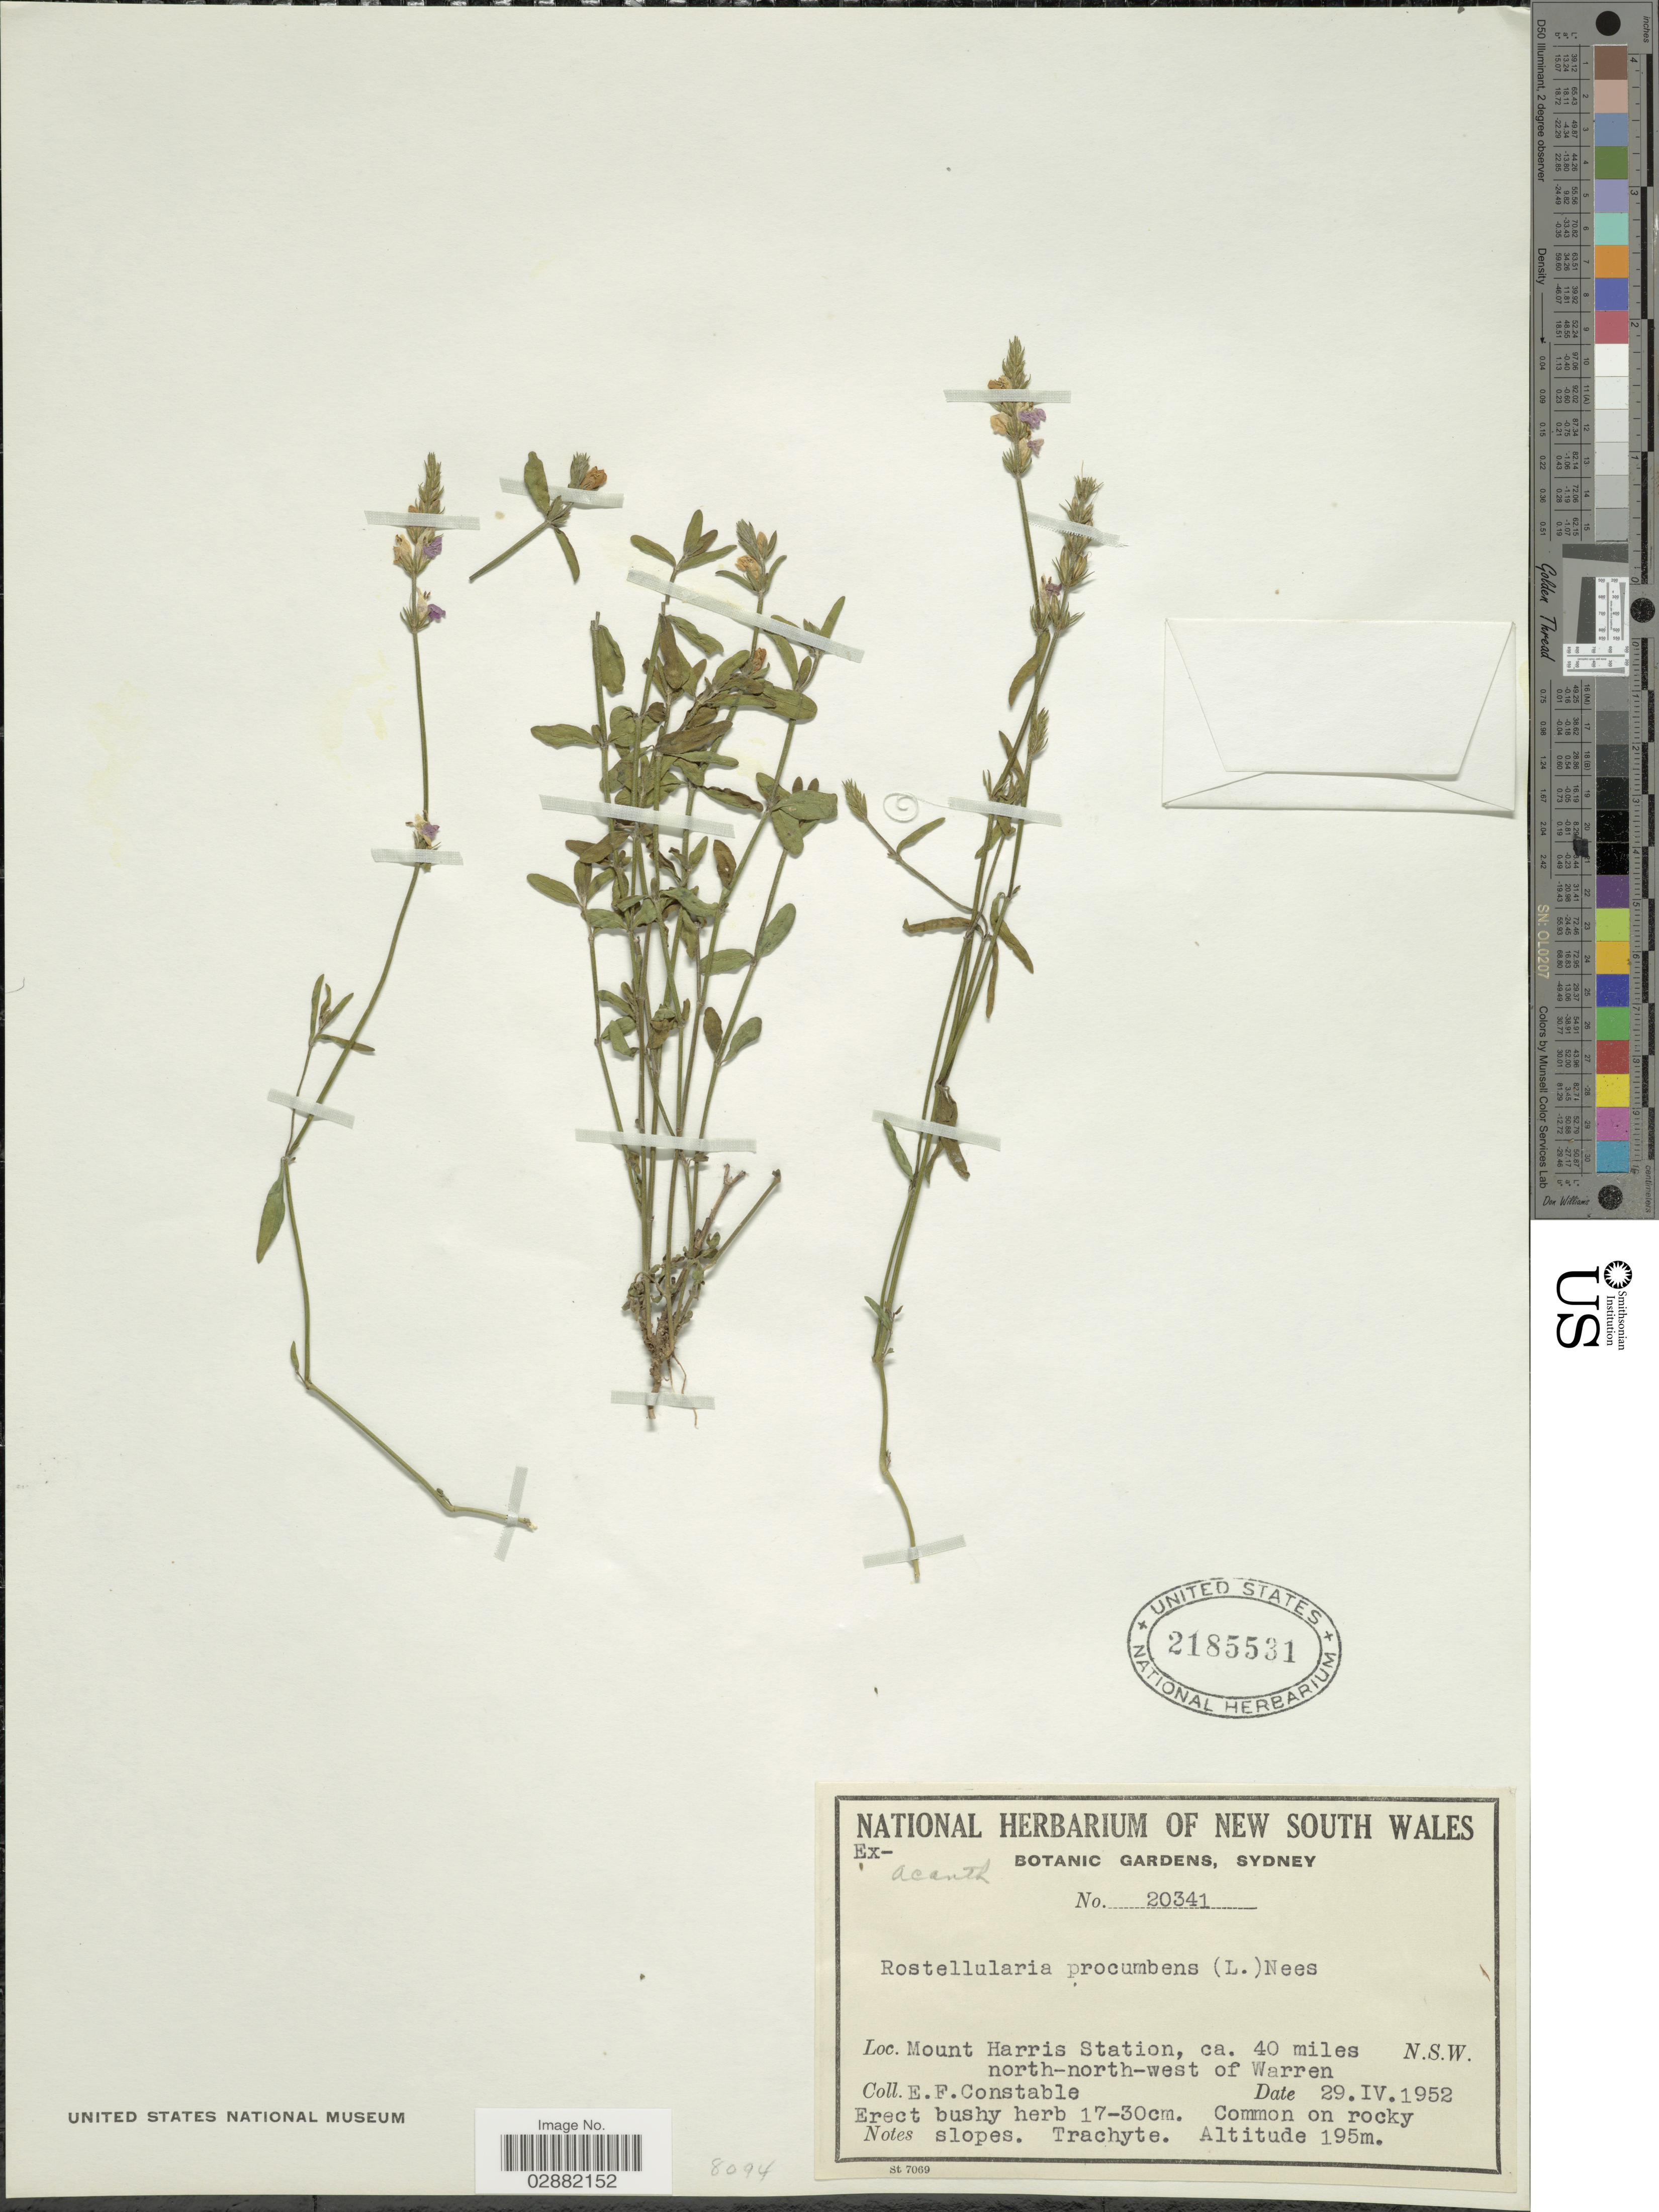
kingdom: Plantae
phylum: Tracheophyta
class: Magnoliopsida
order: Lamiales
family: Acanthaceae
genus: Justicia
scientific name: Justicia procumbens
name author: L.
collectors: E. F. Constable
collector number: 20341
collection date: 1952-04-29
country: Australia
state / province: New South Wales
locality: Mount Harris Station, ca. 40 miles north-north-west of Warren, N.S.W.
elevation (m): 195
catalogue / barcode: US 2185531